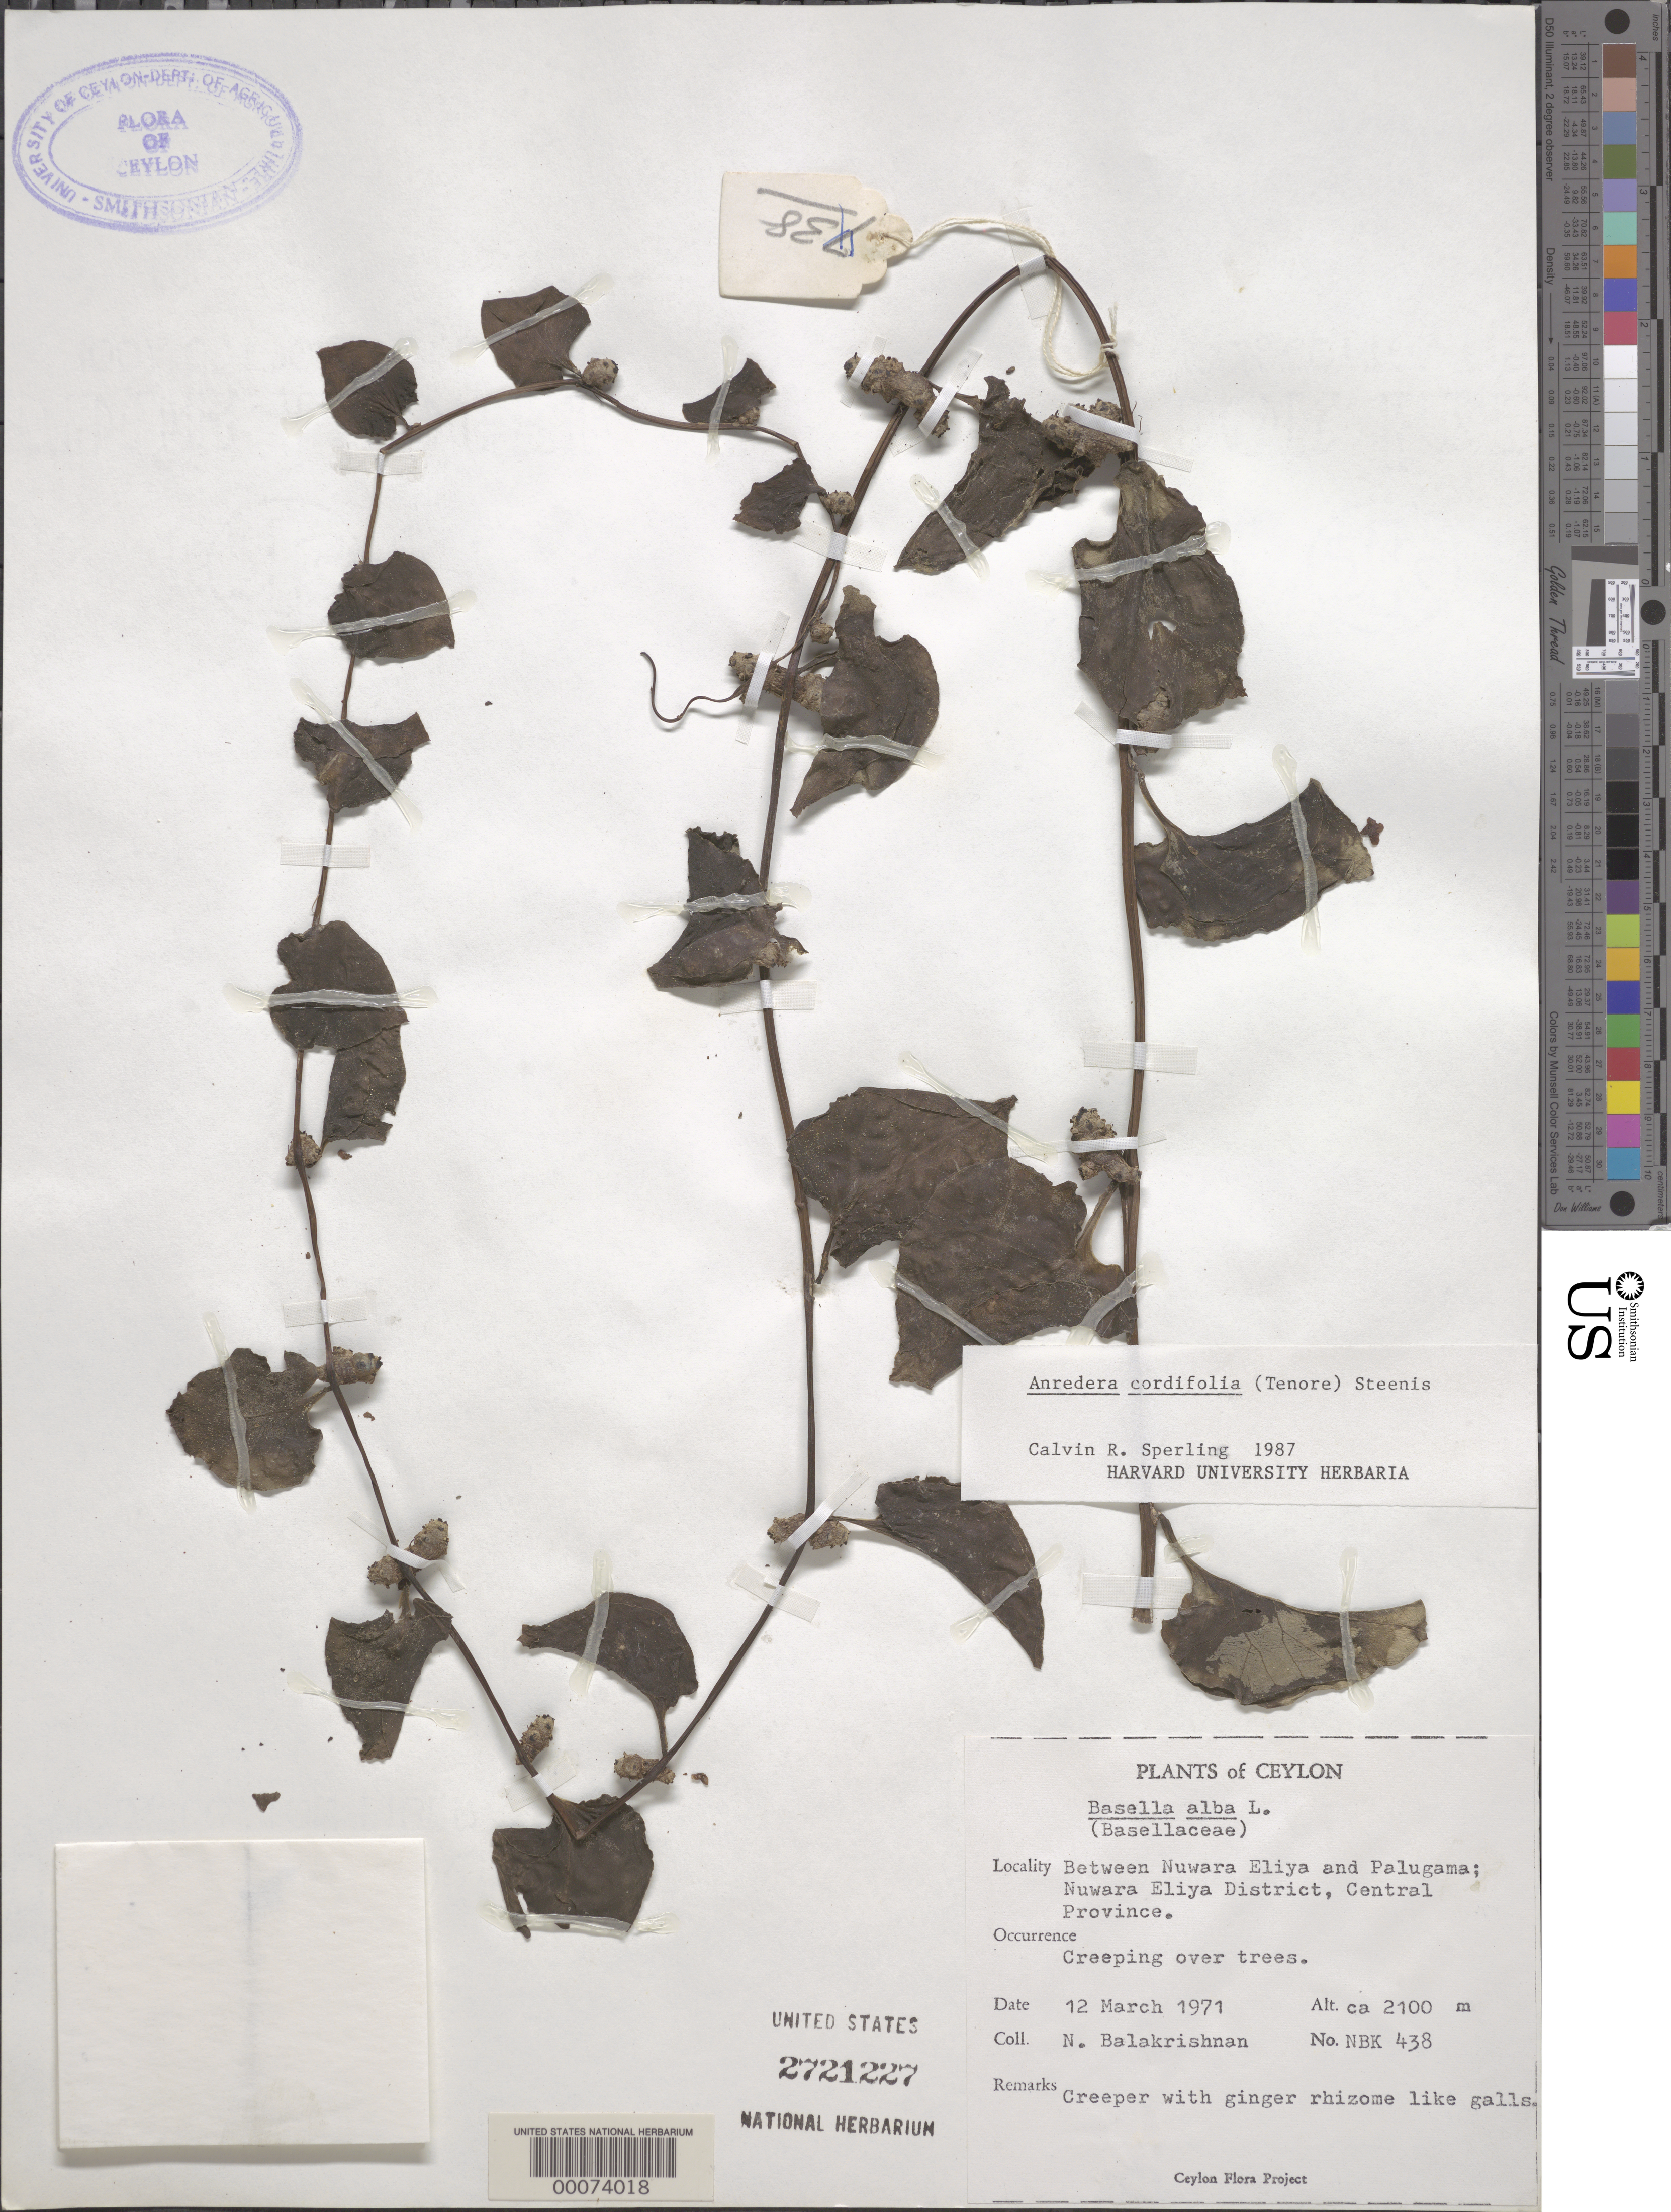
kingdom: Plantae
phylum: Tracheophyta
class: Magnoliopsida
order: Caryophyllales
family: Basellaceae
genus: Anredera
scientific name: Anredera cordifolia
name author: (Ten.) Steenis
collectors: N. Balakrishnan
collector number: NBK438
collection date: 1971-03-12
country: Sri Lanka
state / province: Central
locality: Ceylon. Between Nuwara Eliya and Palugama; Nuwara Eliya District.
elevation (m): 2100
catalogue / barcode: US 2721227